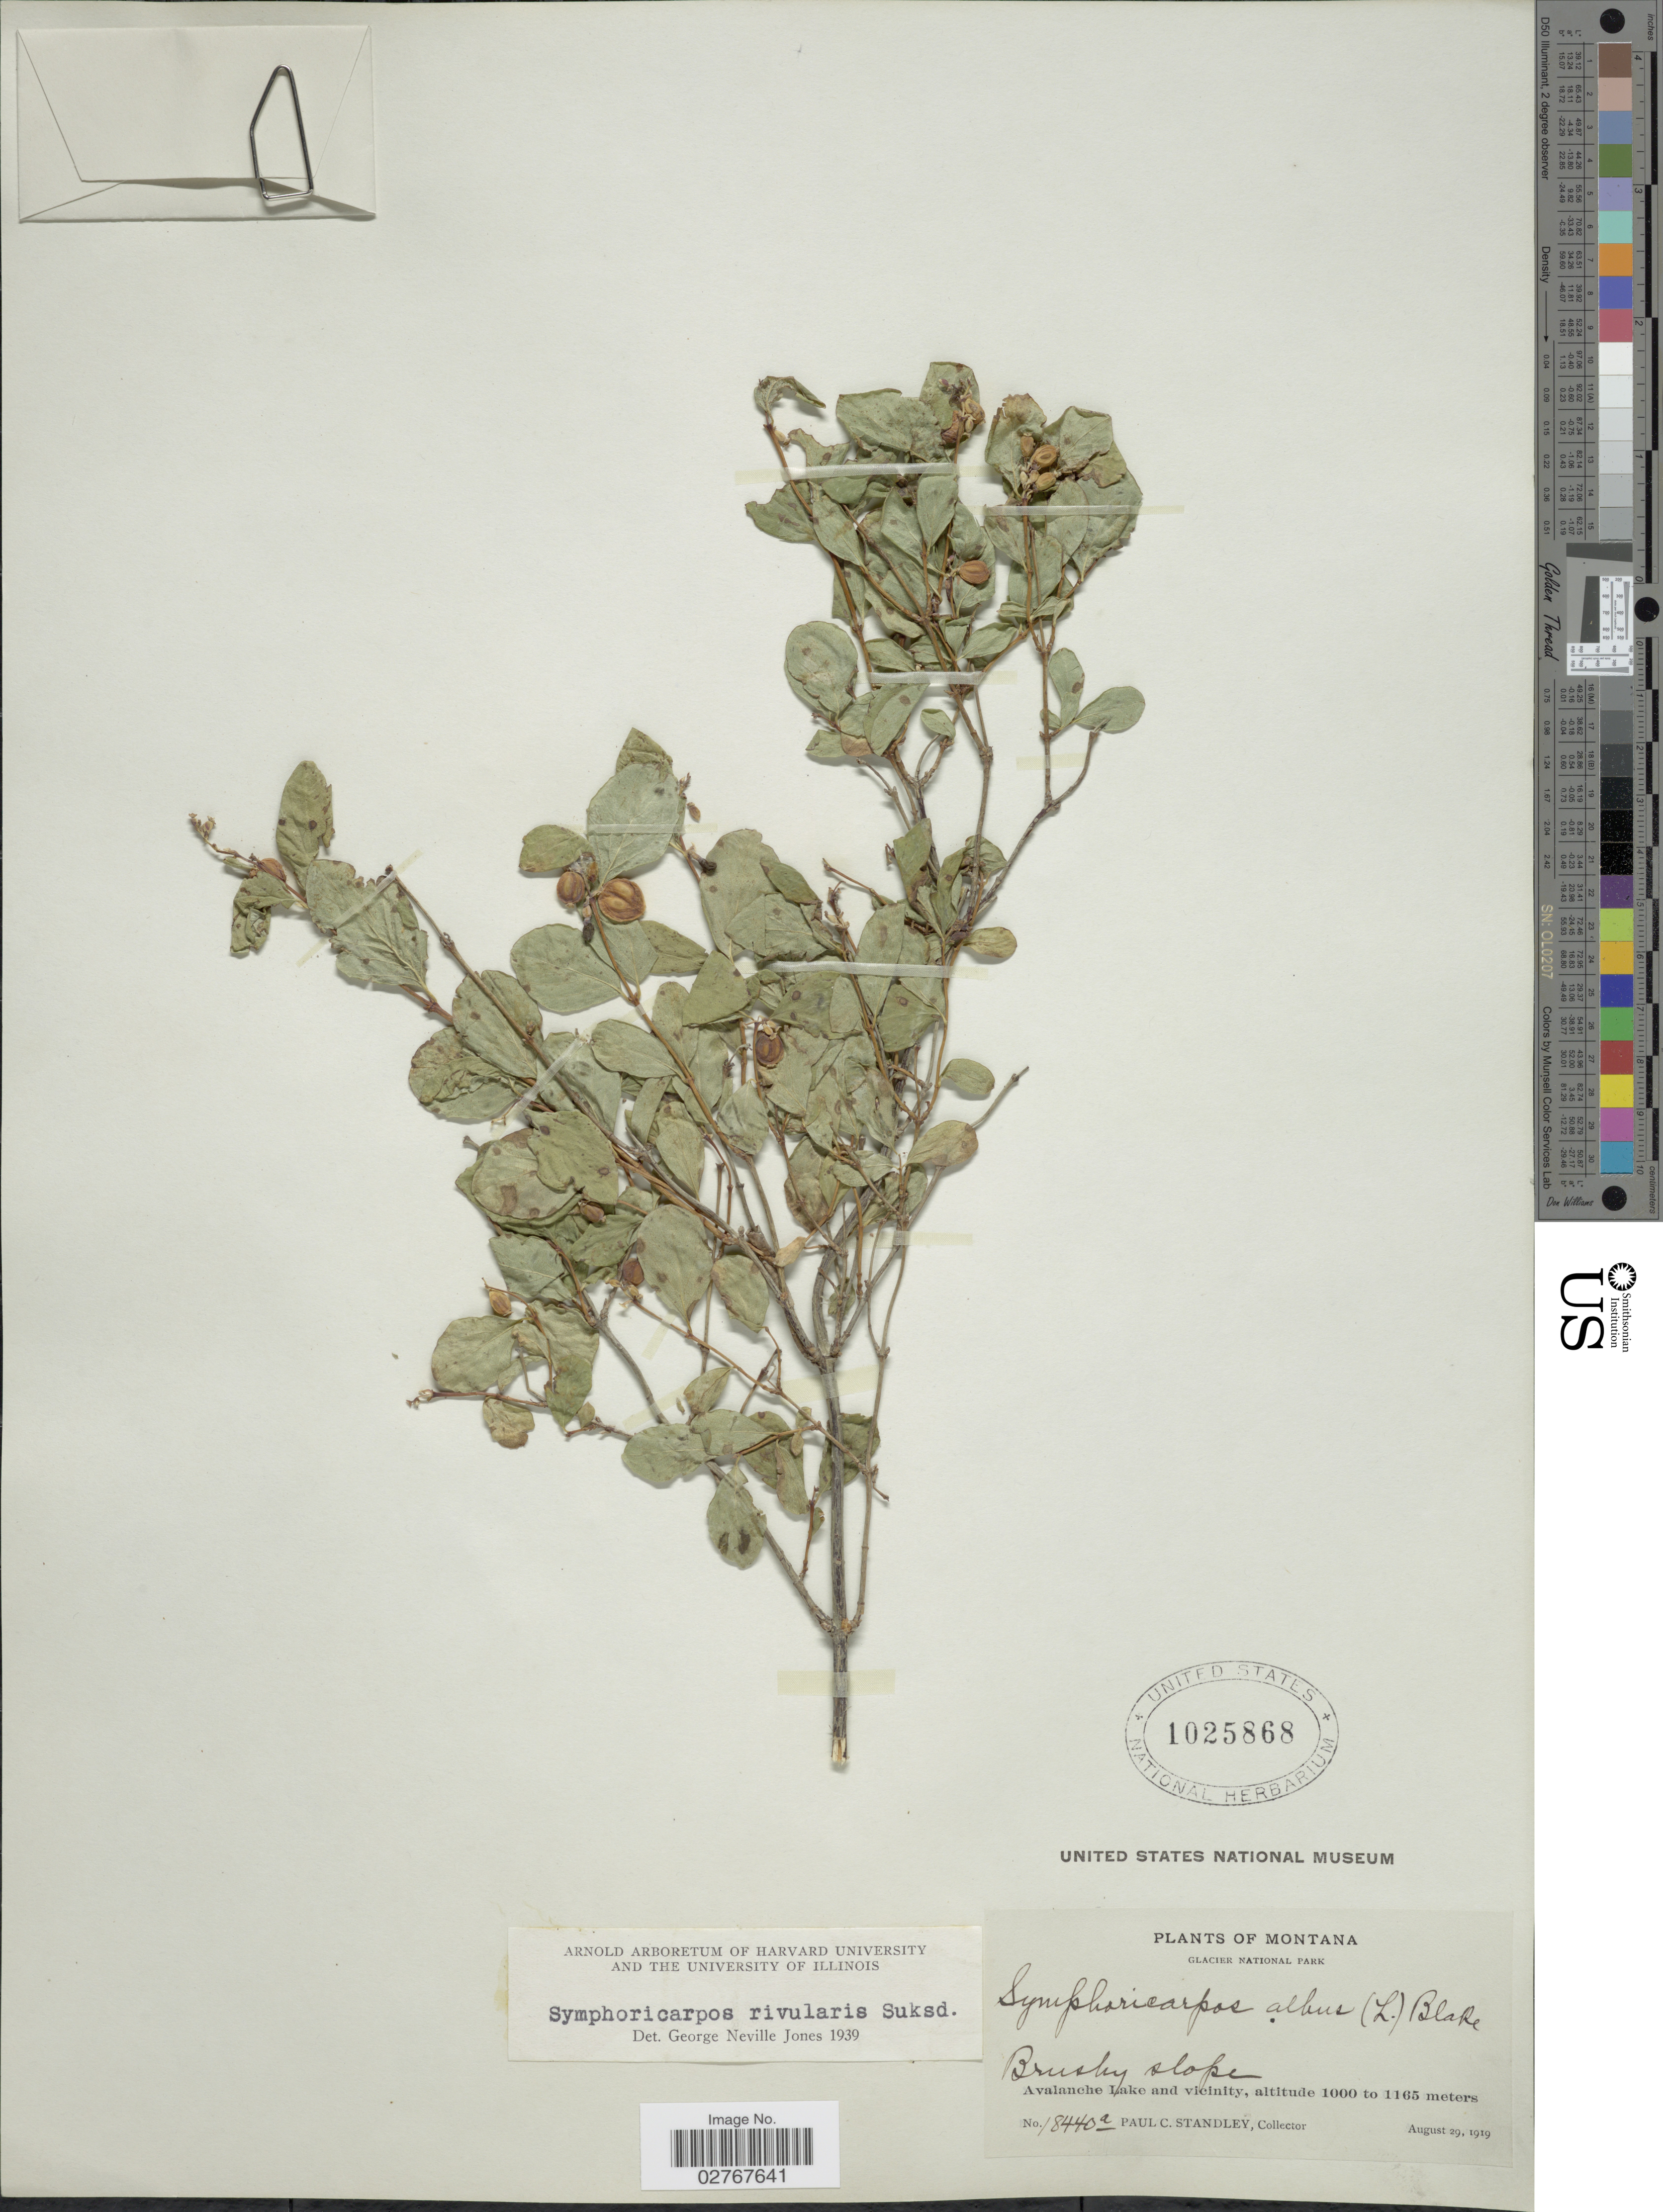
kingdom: Plantae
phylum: Tracheophyta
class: Magnoliopsida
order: Dipsacales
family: Caprifoliaceae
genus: Symphoricarpos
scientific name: Symphoricarpos rivularis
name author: Suksd.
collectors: P. C. Standley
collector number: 18440a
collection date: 1919-08-29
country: United States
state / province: Montana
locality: Glacier National Park. Avalanche Lake and vicinity.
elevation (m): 1000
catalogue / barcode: US 1025868